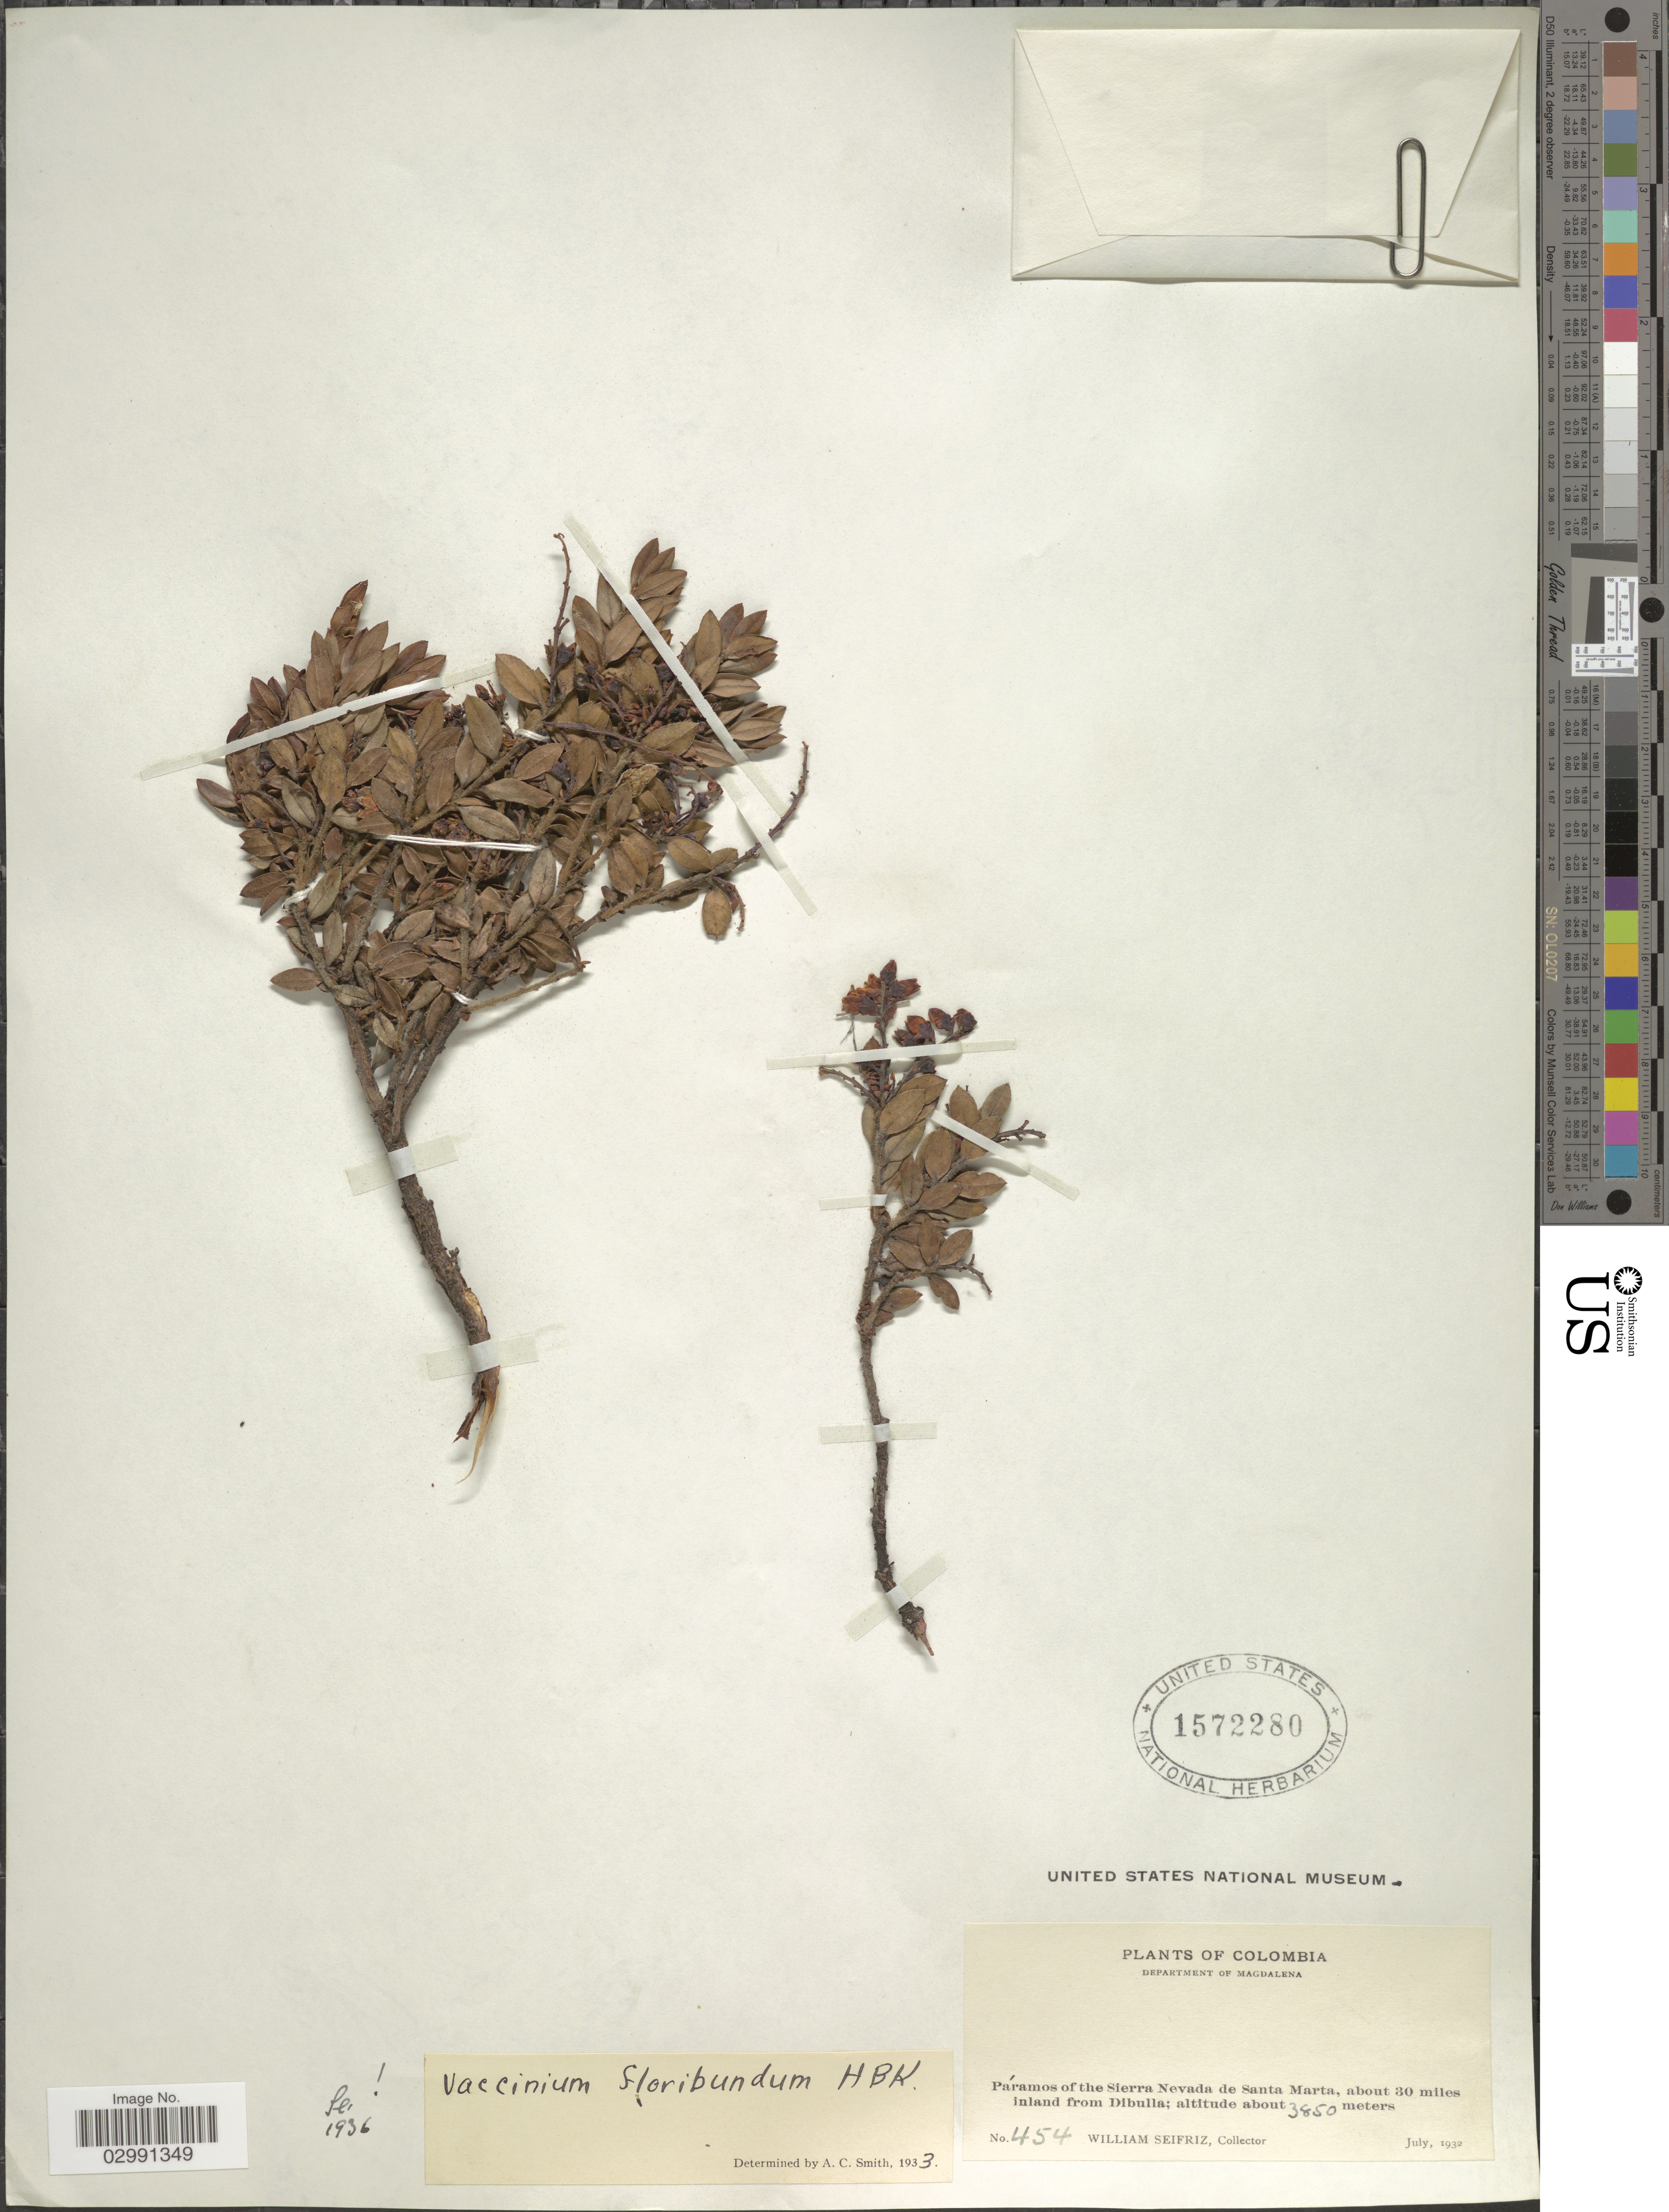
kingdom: Plantae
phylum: Tracheophyta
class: Magnoliopsida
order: Ericales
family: Ericaceae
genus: Vaccinium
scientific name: Vaccinium floribundum var. floribundum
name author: Kunth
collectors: W. Seifriz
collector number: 454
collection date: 1932-07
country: Colombia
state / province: Magdalena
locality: Department of Magdalena. Páramos of the Sierra Nevada de Santa Marta, about 30 miles inland from Dibulla.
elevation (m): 3850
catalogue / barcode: US 1572280